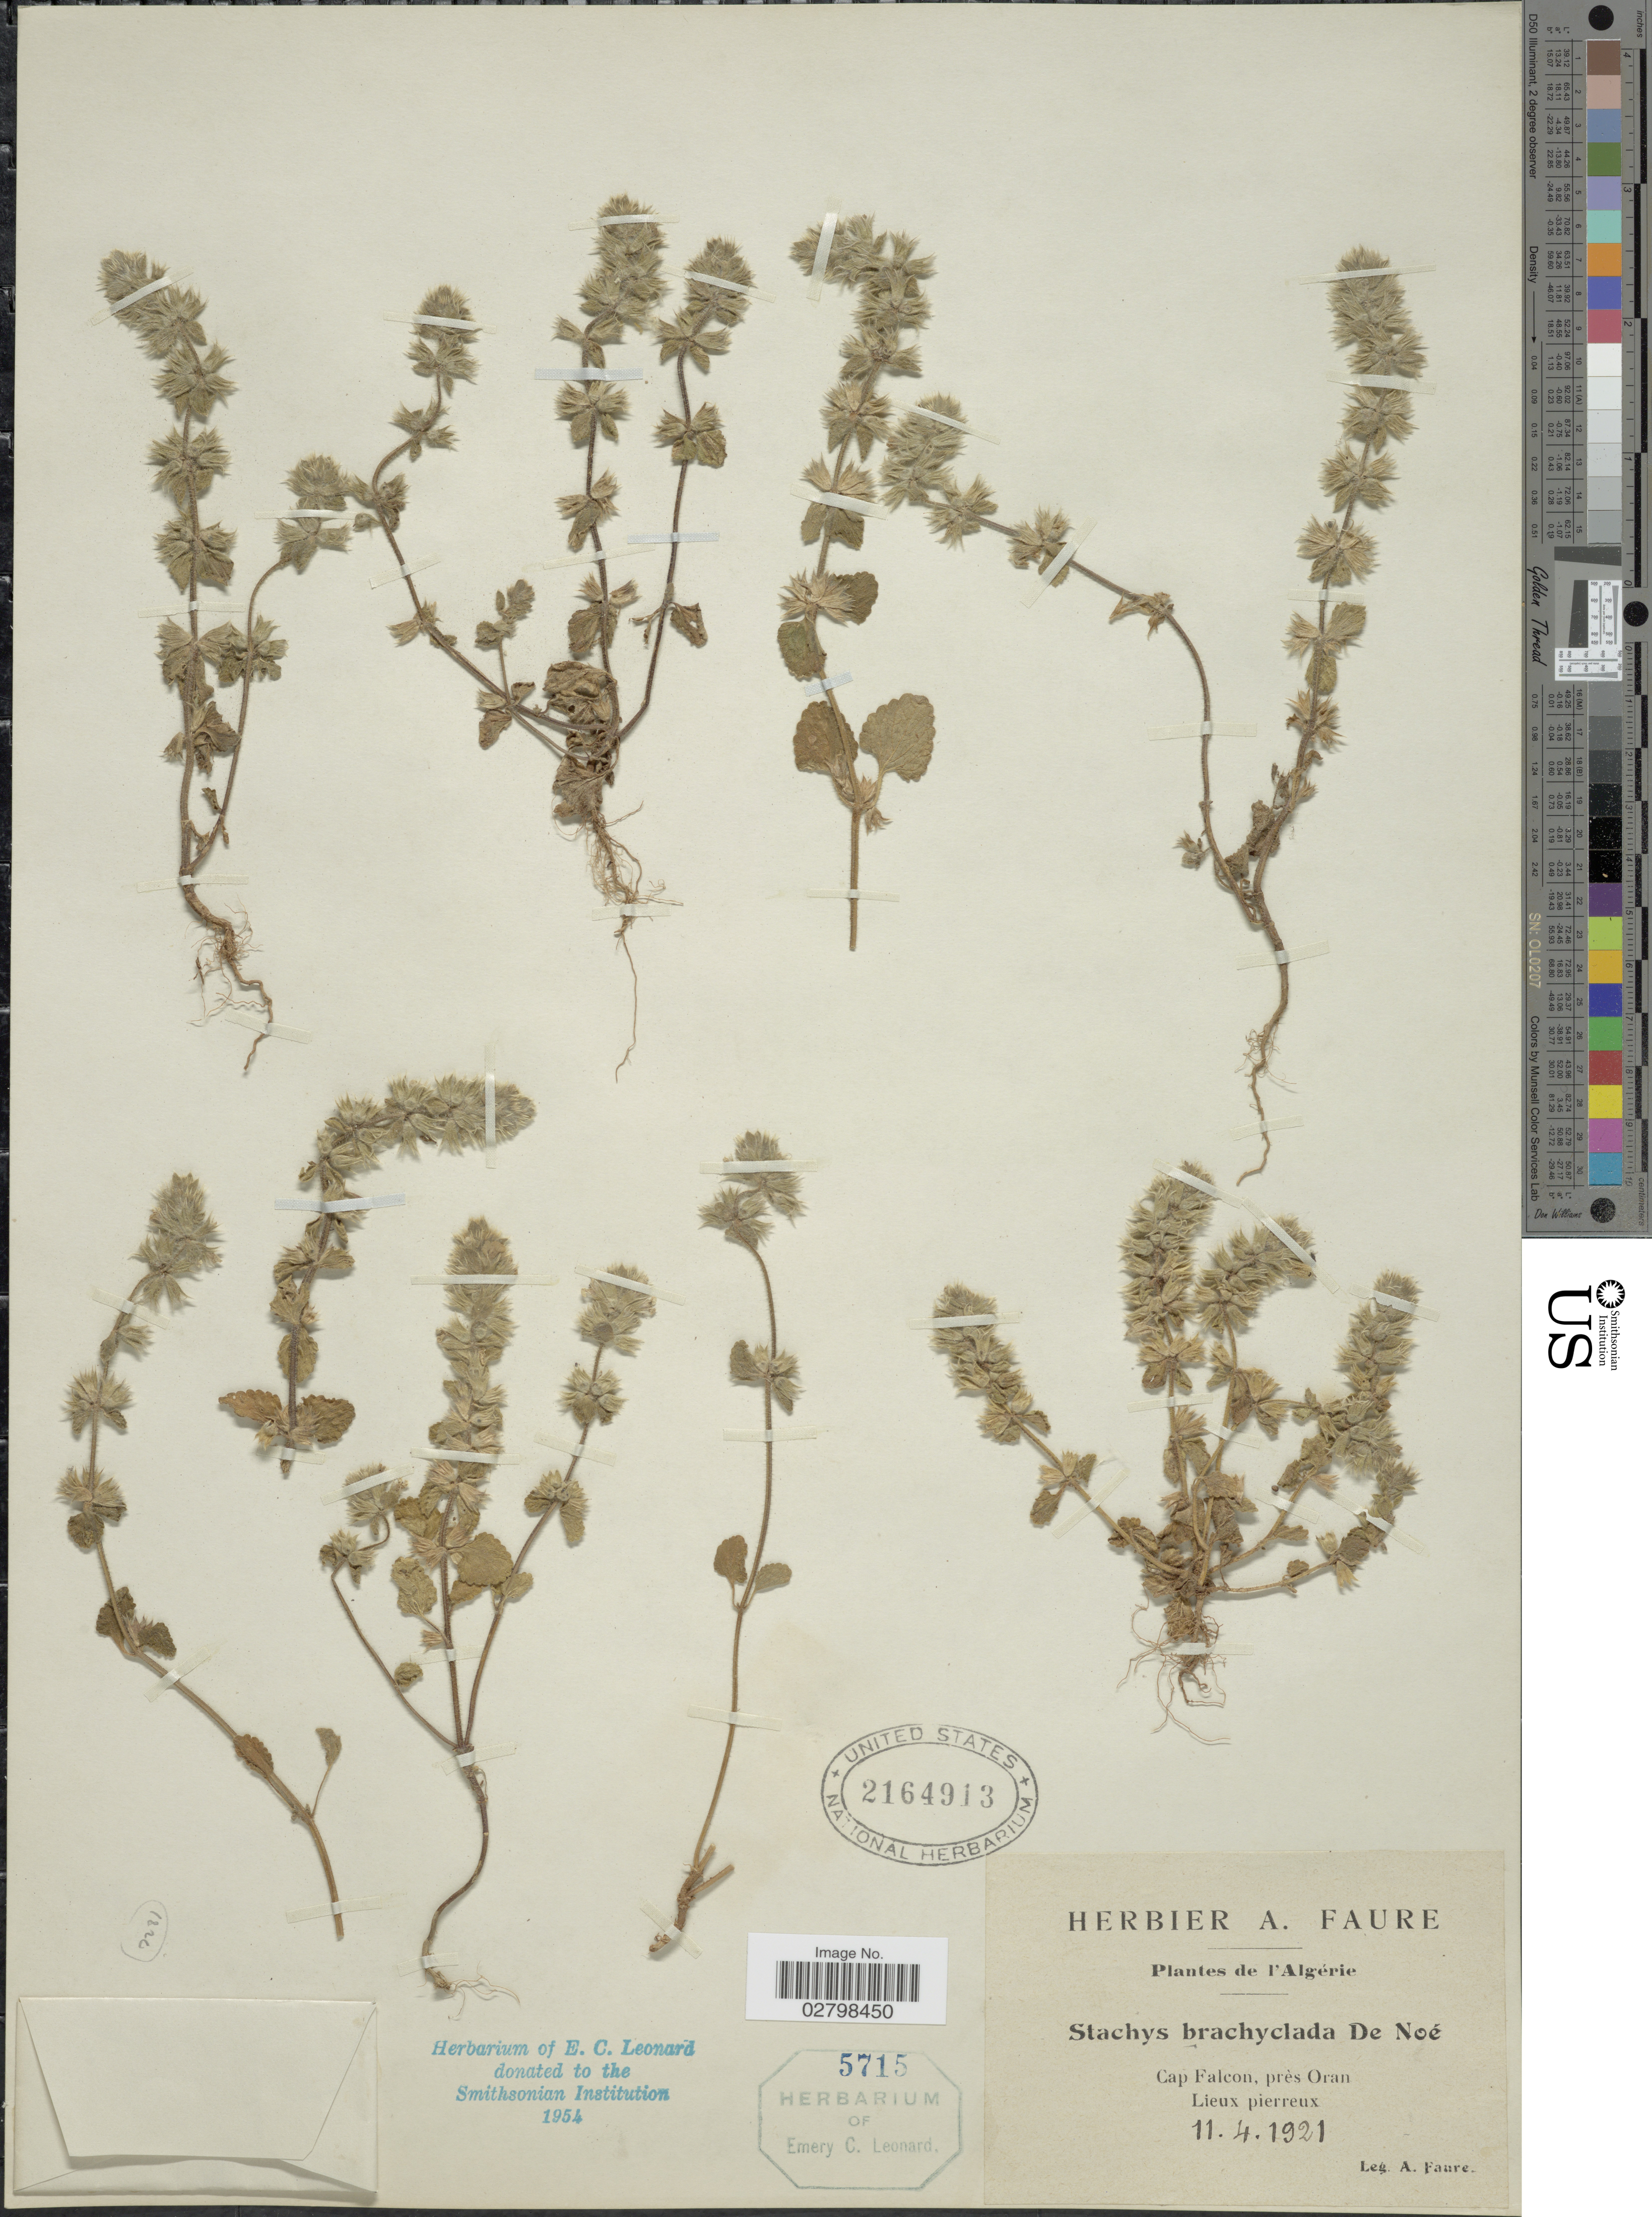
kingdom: Plantae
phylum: Tracheophyta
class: Magnoliopsida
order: Lamiales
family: Lamiaceae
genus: Stachys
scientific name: Stachys brachyclada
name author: Noë ex Coss.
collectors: A. Faure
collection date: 1921-04-11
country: Algeria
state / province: Oran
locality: Algérie. Cap Falcon, près Oran. Lieux pierreux.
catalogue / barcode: US 2164913